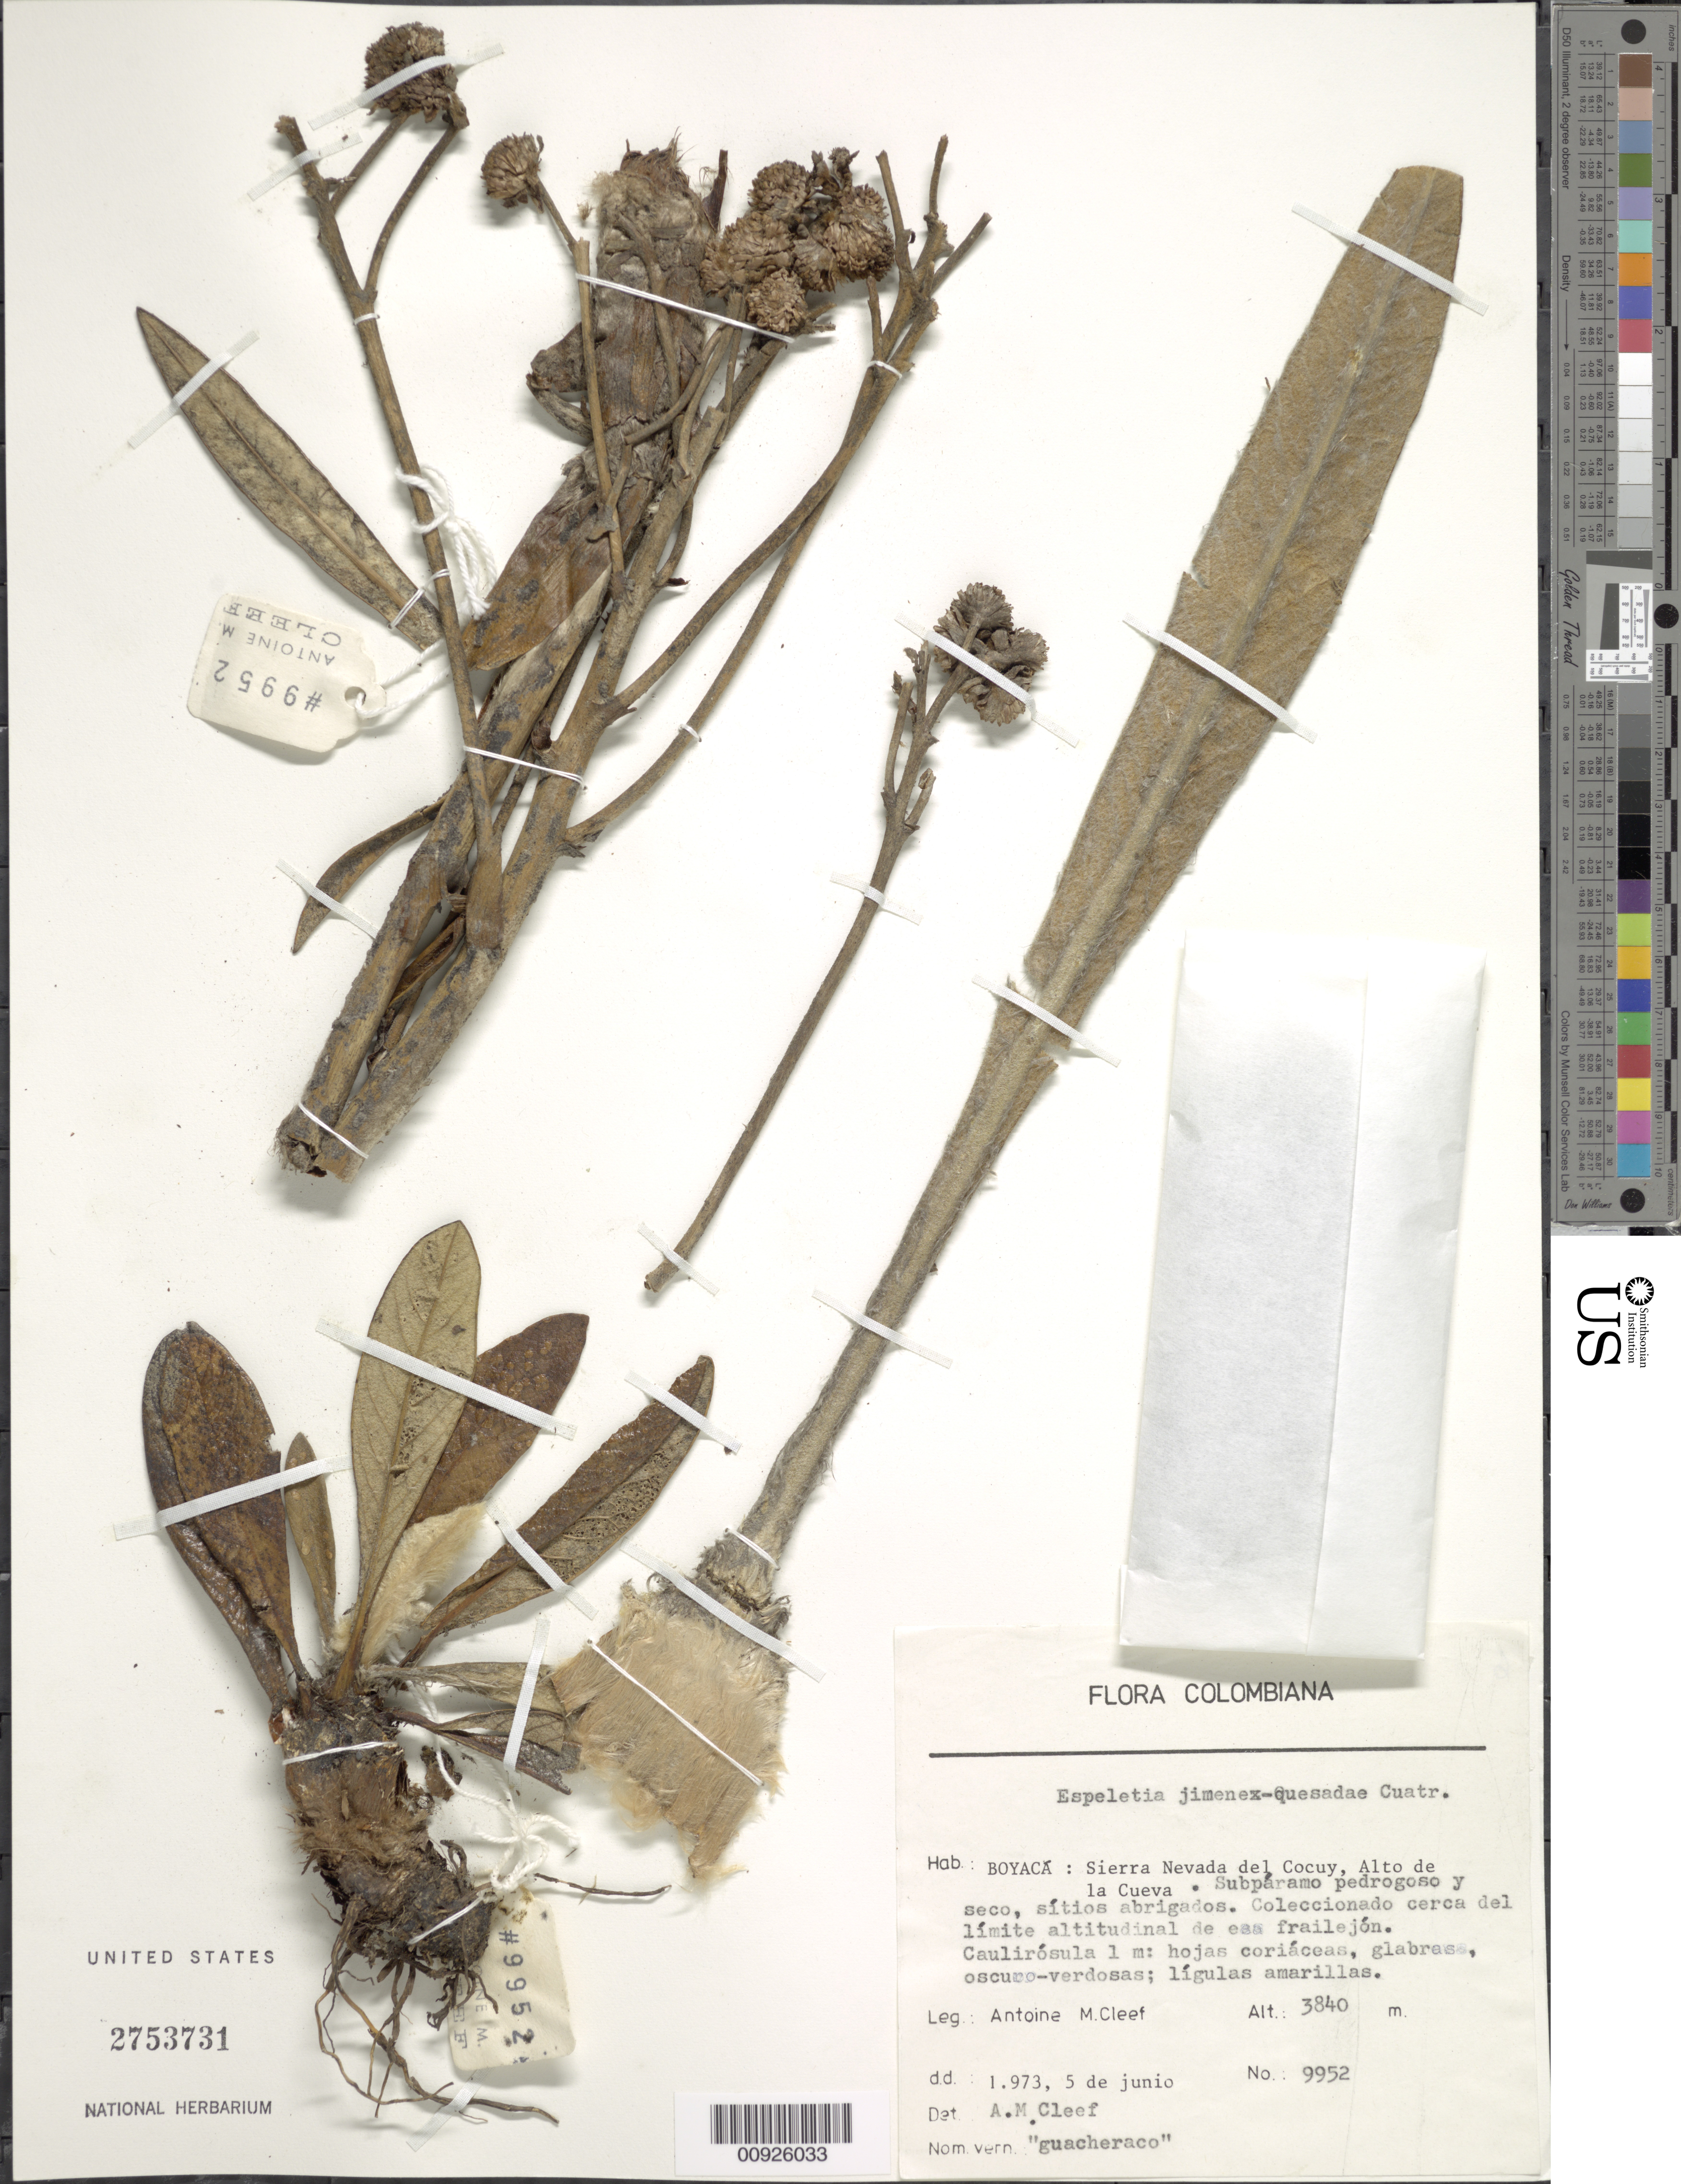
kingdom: Plantae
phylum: Tracheophyta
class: Magnoliopsida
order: Asterales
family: Asteraceae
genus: Espeletiopsis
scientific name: Espeletiopsis jimenez-quesadae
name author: (Cuatrec.) Cuatrec.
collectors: A. M. Cleef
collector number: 9952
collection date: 1973-06-05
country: Colombia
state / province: Boyacá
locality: Boyacá: Sierra Nevada del Cocuy, Alto de la Cueva.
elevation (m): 3840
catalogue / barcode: US 2753731